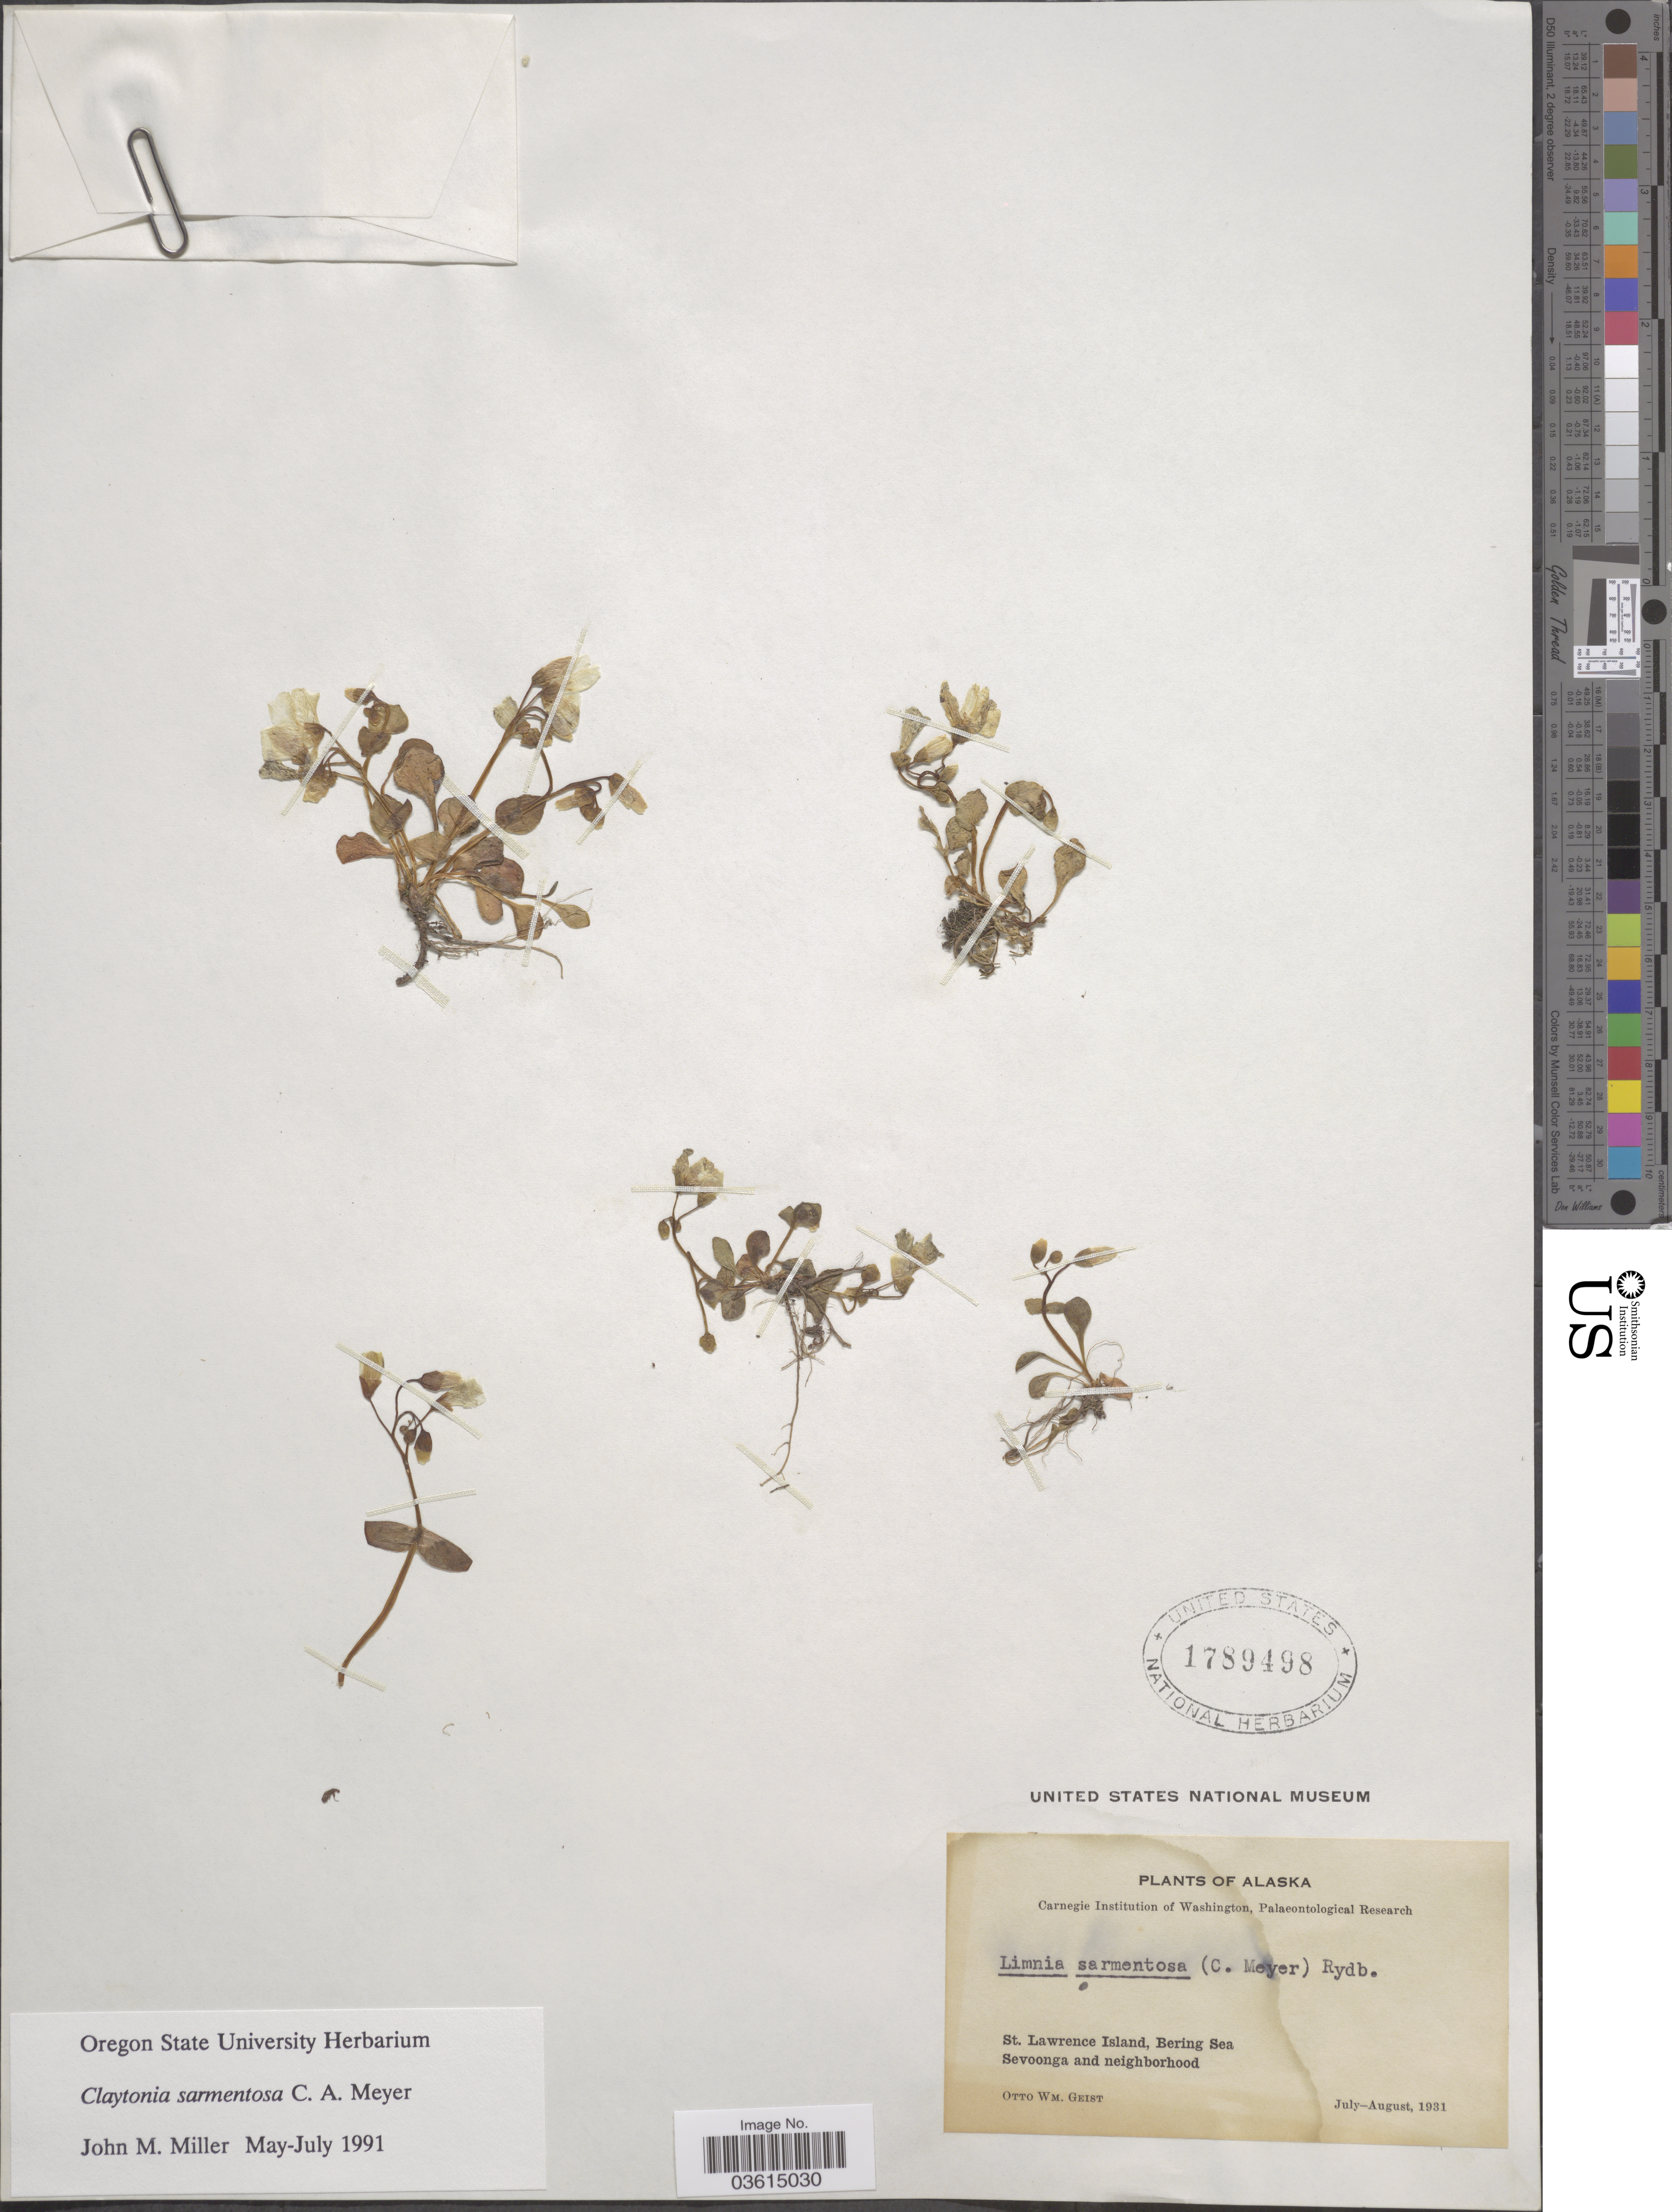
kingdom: Plantae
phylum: Tracheophyta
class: Magnoliopsida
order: Caryophyllales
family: Montiaceae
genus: Claytonia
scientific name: Claytonia sarmentosa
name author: C.A. Mey.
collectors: O. Geist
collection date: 1931-07/1931-08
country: United States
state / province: Alaska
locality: St. Lawrence Island, Bering Sea. Sevoonga and neighborhood.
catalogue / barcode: US 1789498